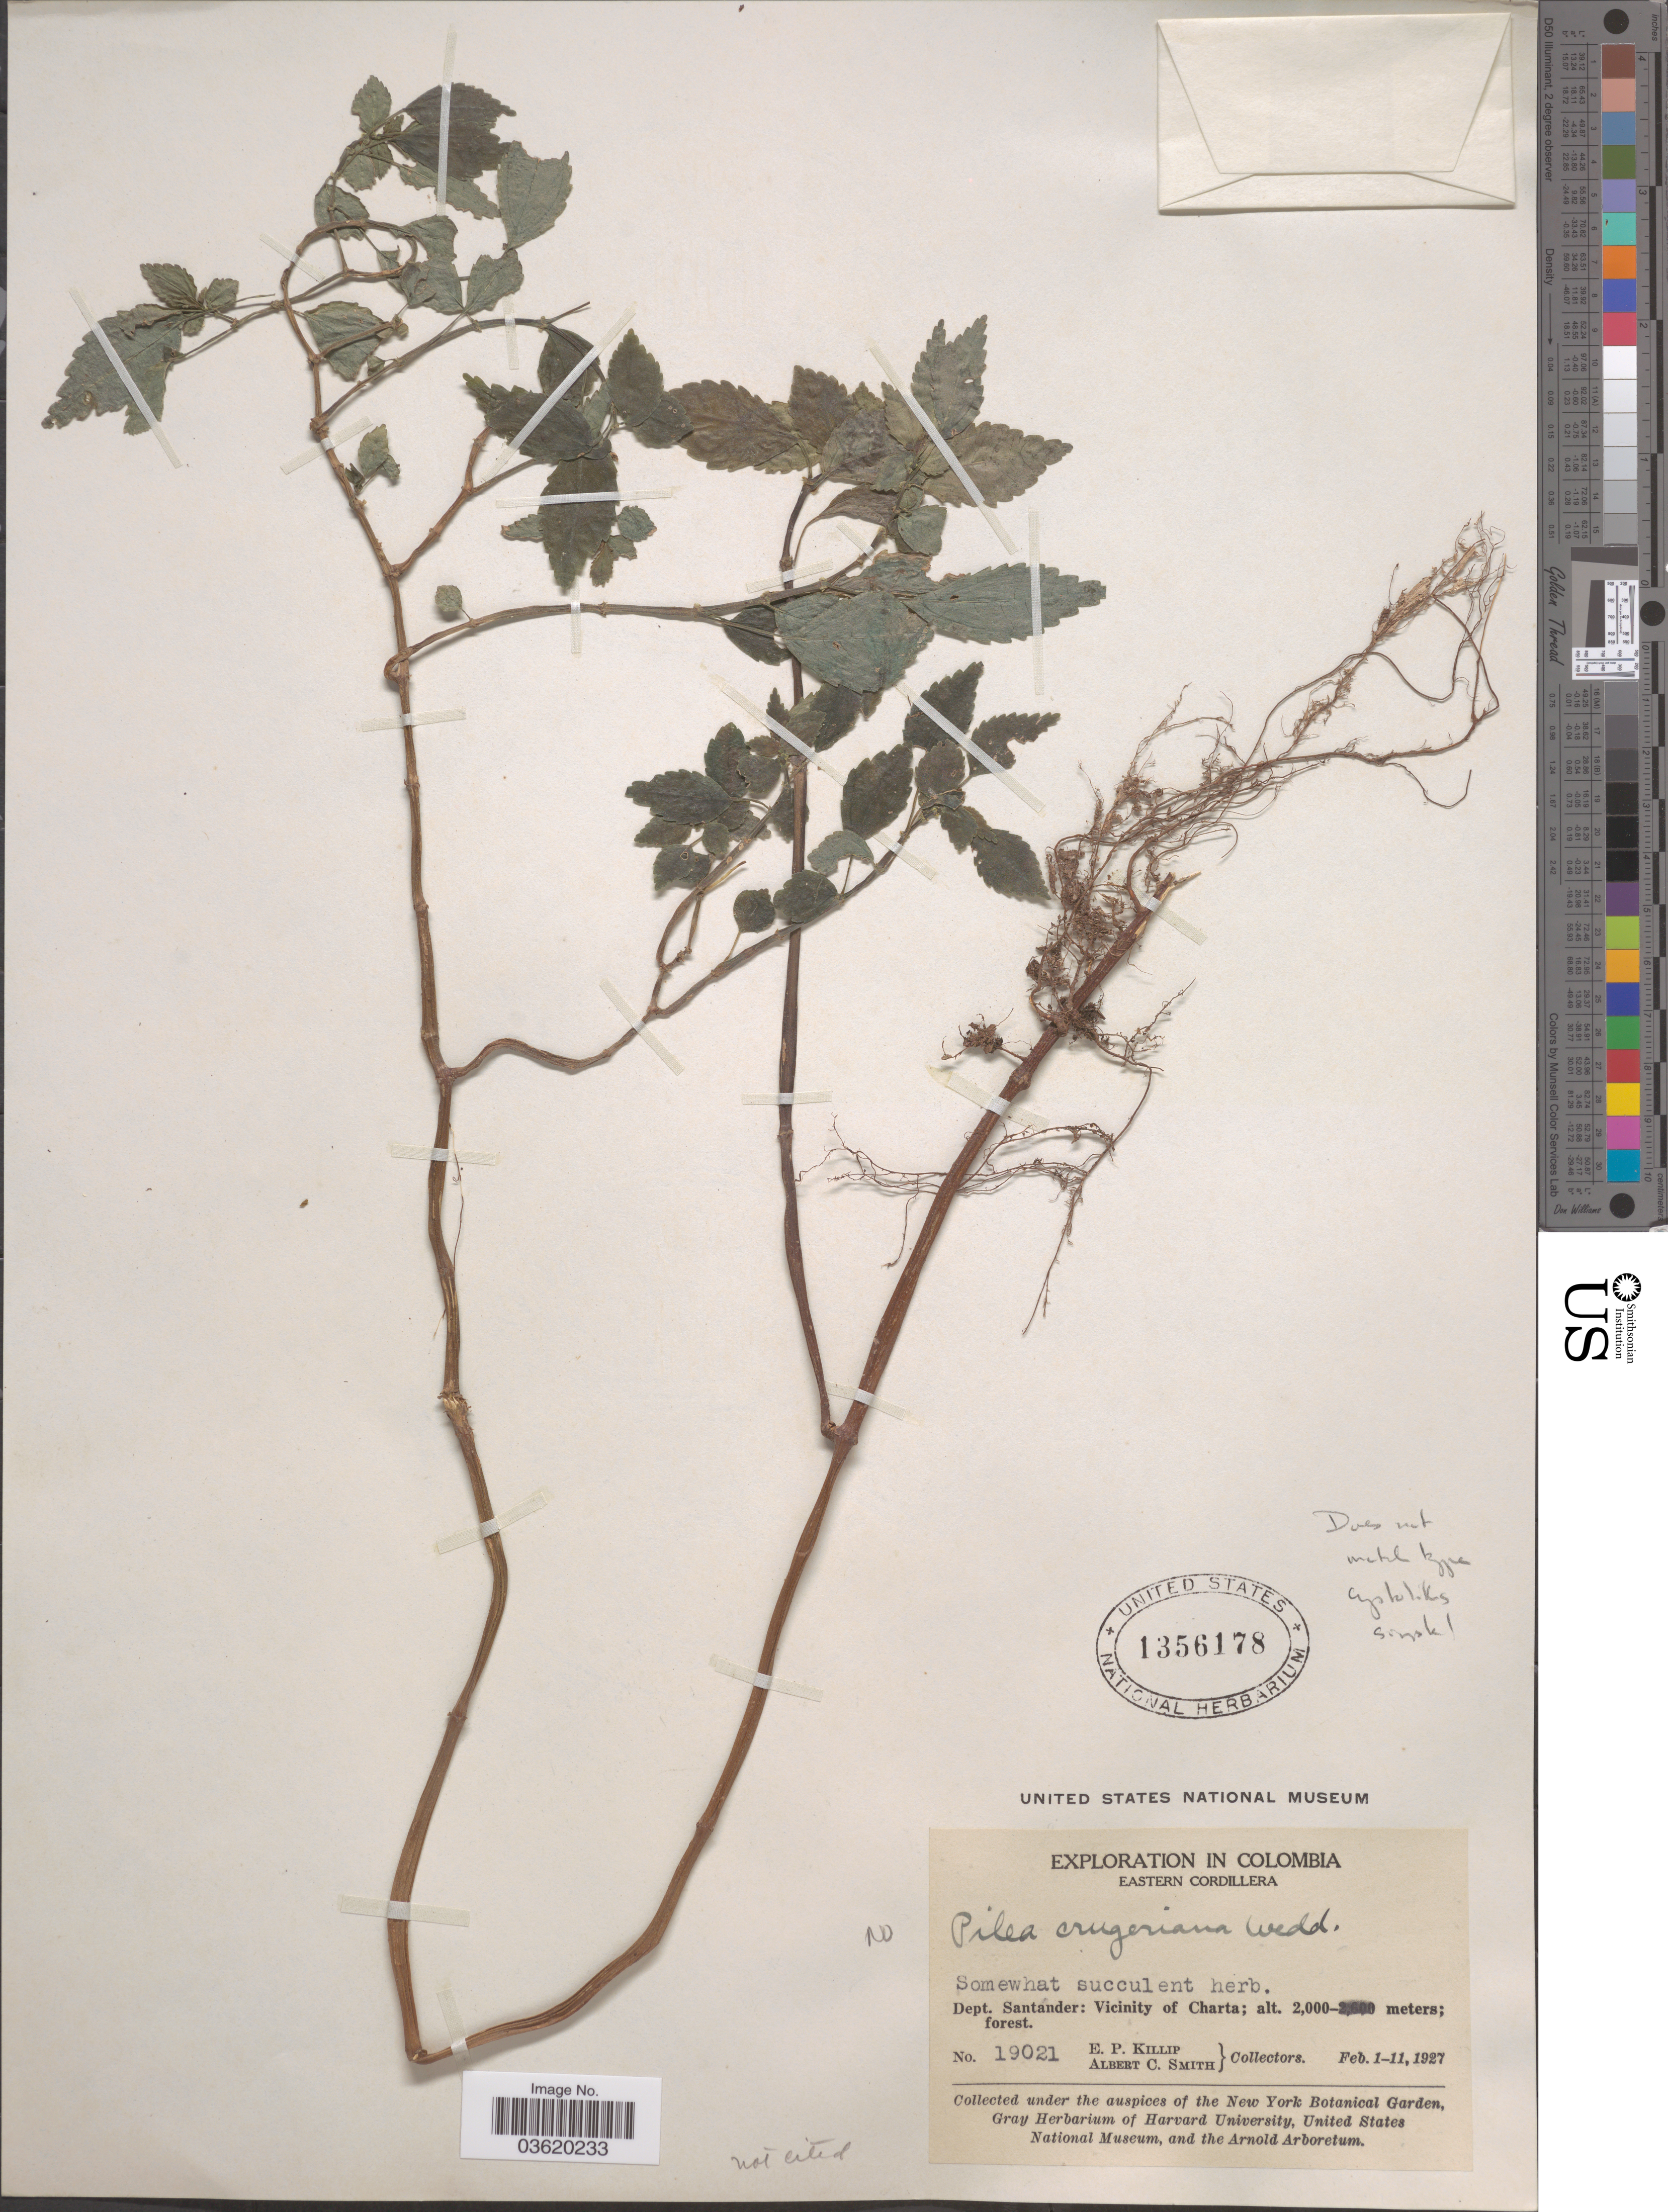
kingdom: Plantae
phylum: Tracheophyta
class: Magnoliopsida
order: Rosales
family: Urticaceae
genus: Pilea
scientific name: Pilea cruegeriana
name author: Wedd.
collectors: E. P. Killip & A. C. Smith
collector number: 19021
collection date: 1927-02-01/1927-02-11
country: Colombia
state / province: Santander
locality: Eastern Cordillera. Dept. Santander: Vicinity of Charta.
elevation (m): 2000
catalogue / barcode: US 1356178